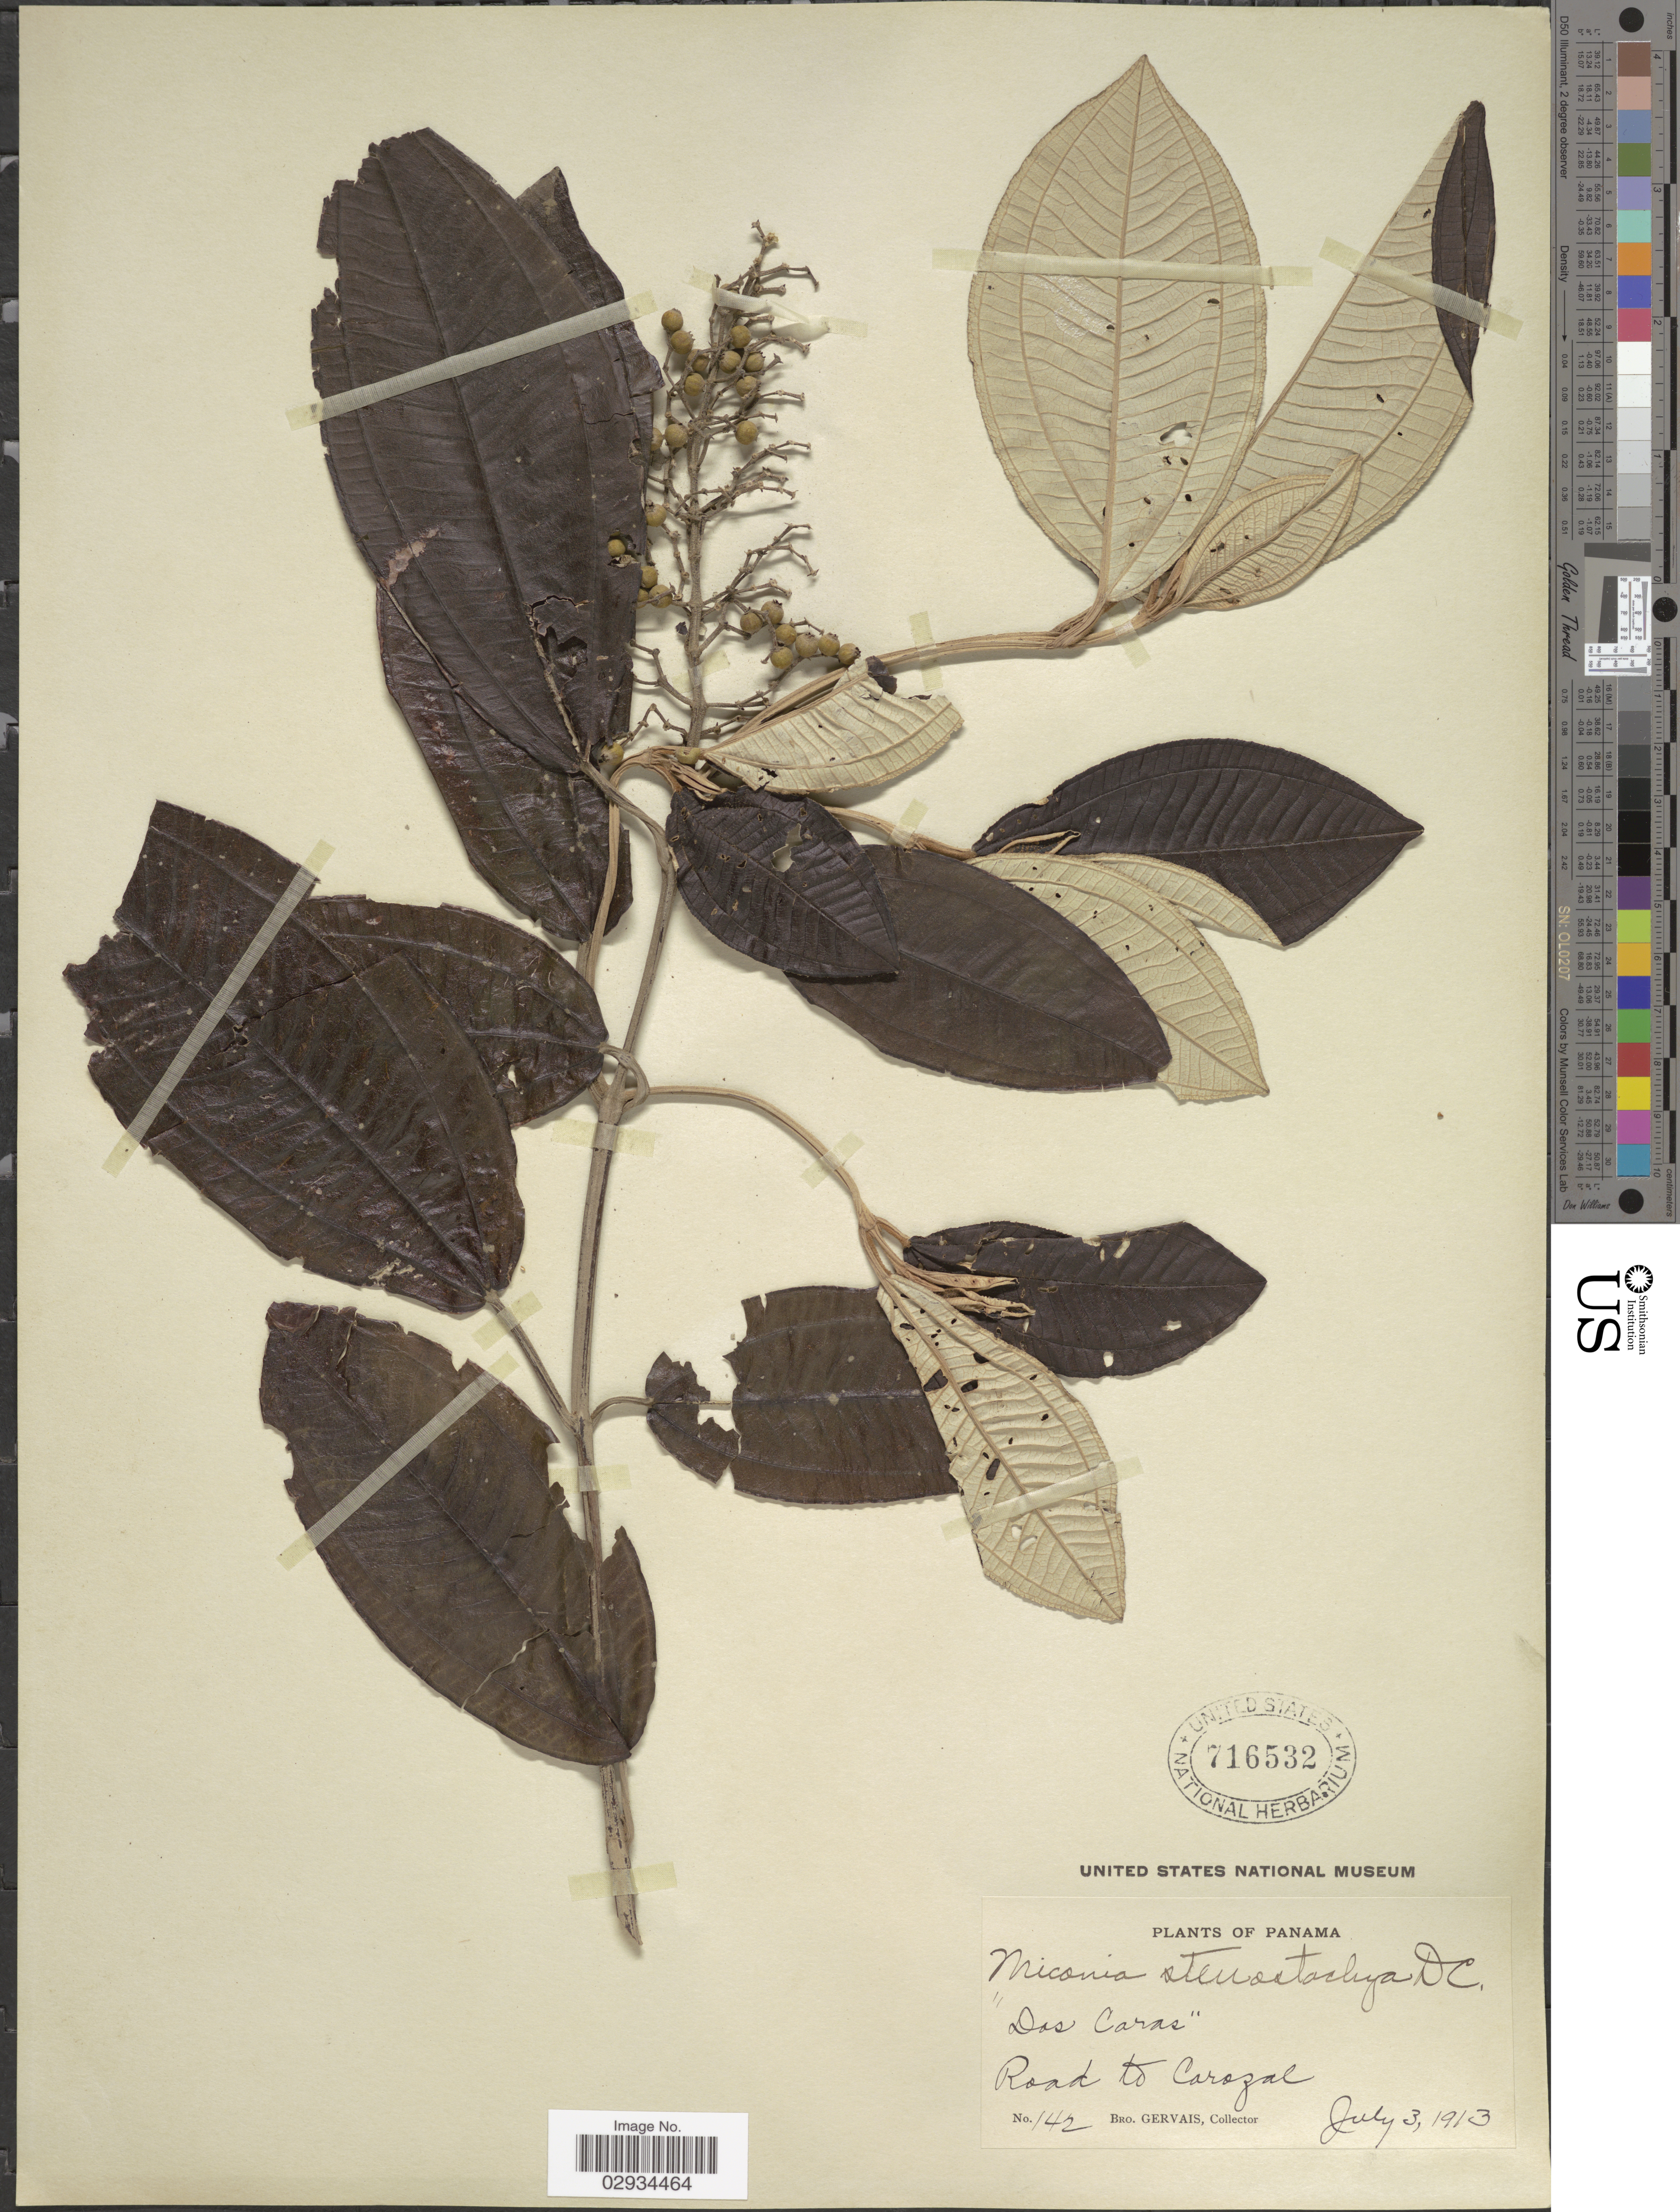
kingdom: Plantae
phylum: Tracheophyta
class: Magnoliopsida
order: Myrtales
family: Melastomataceae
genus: Miconia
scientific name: Miconia stenostachya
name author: DC.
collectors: B. Gervais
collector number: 142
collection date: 1913-07-03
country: Panama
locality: Road to Corozal.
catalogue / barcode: US 716532